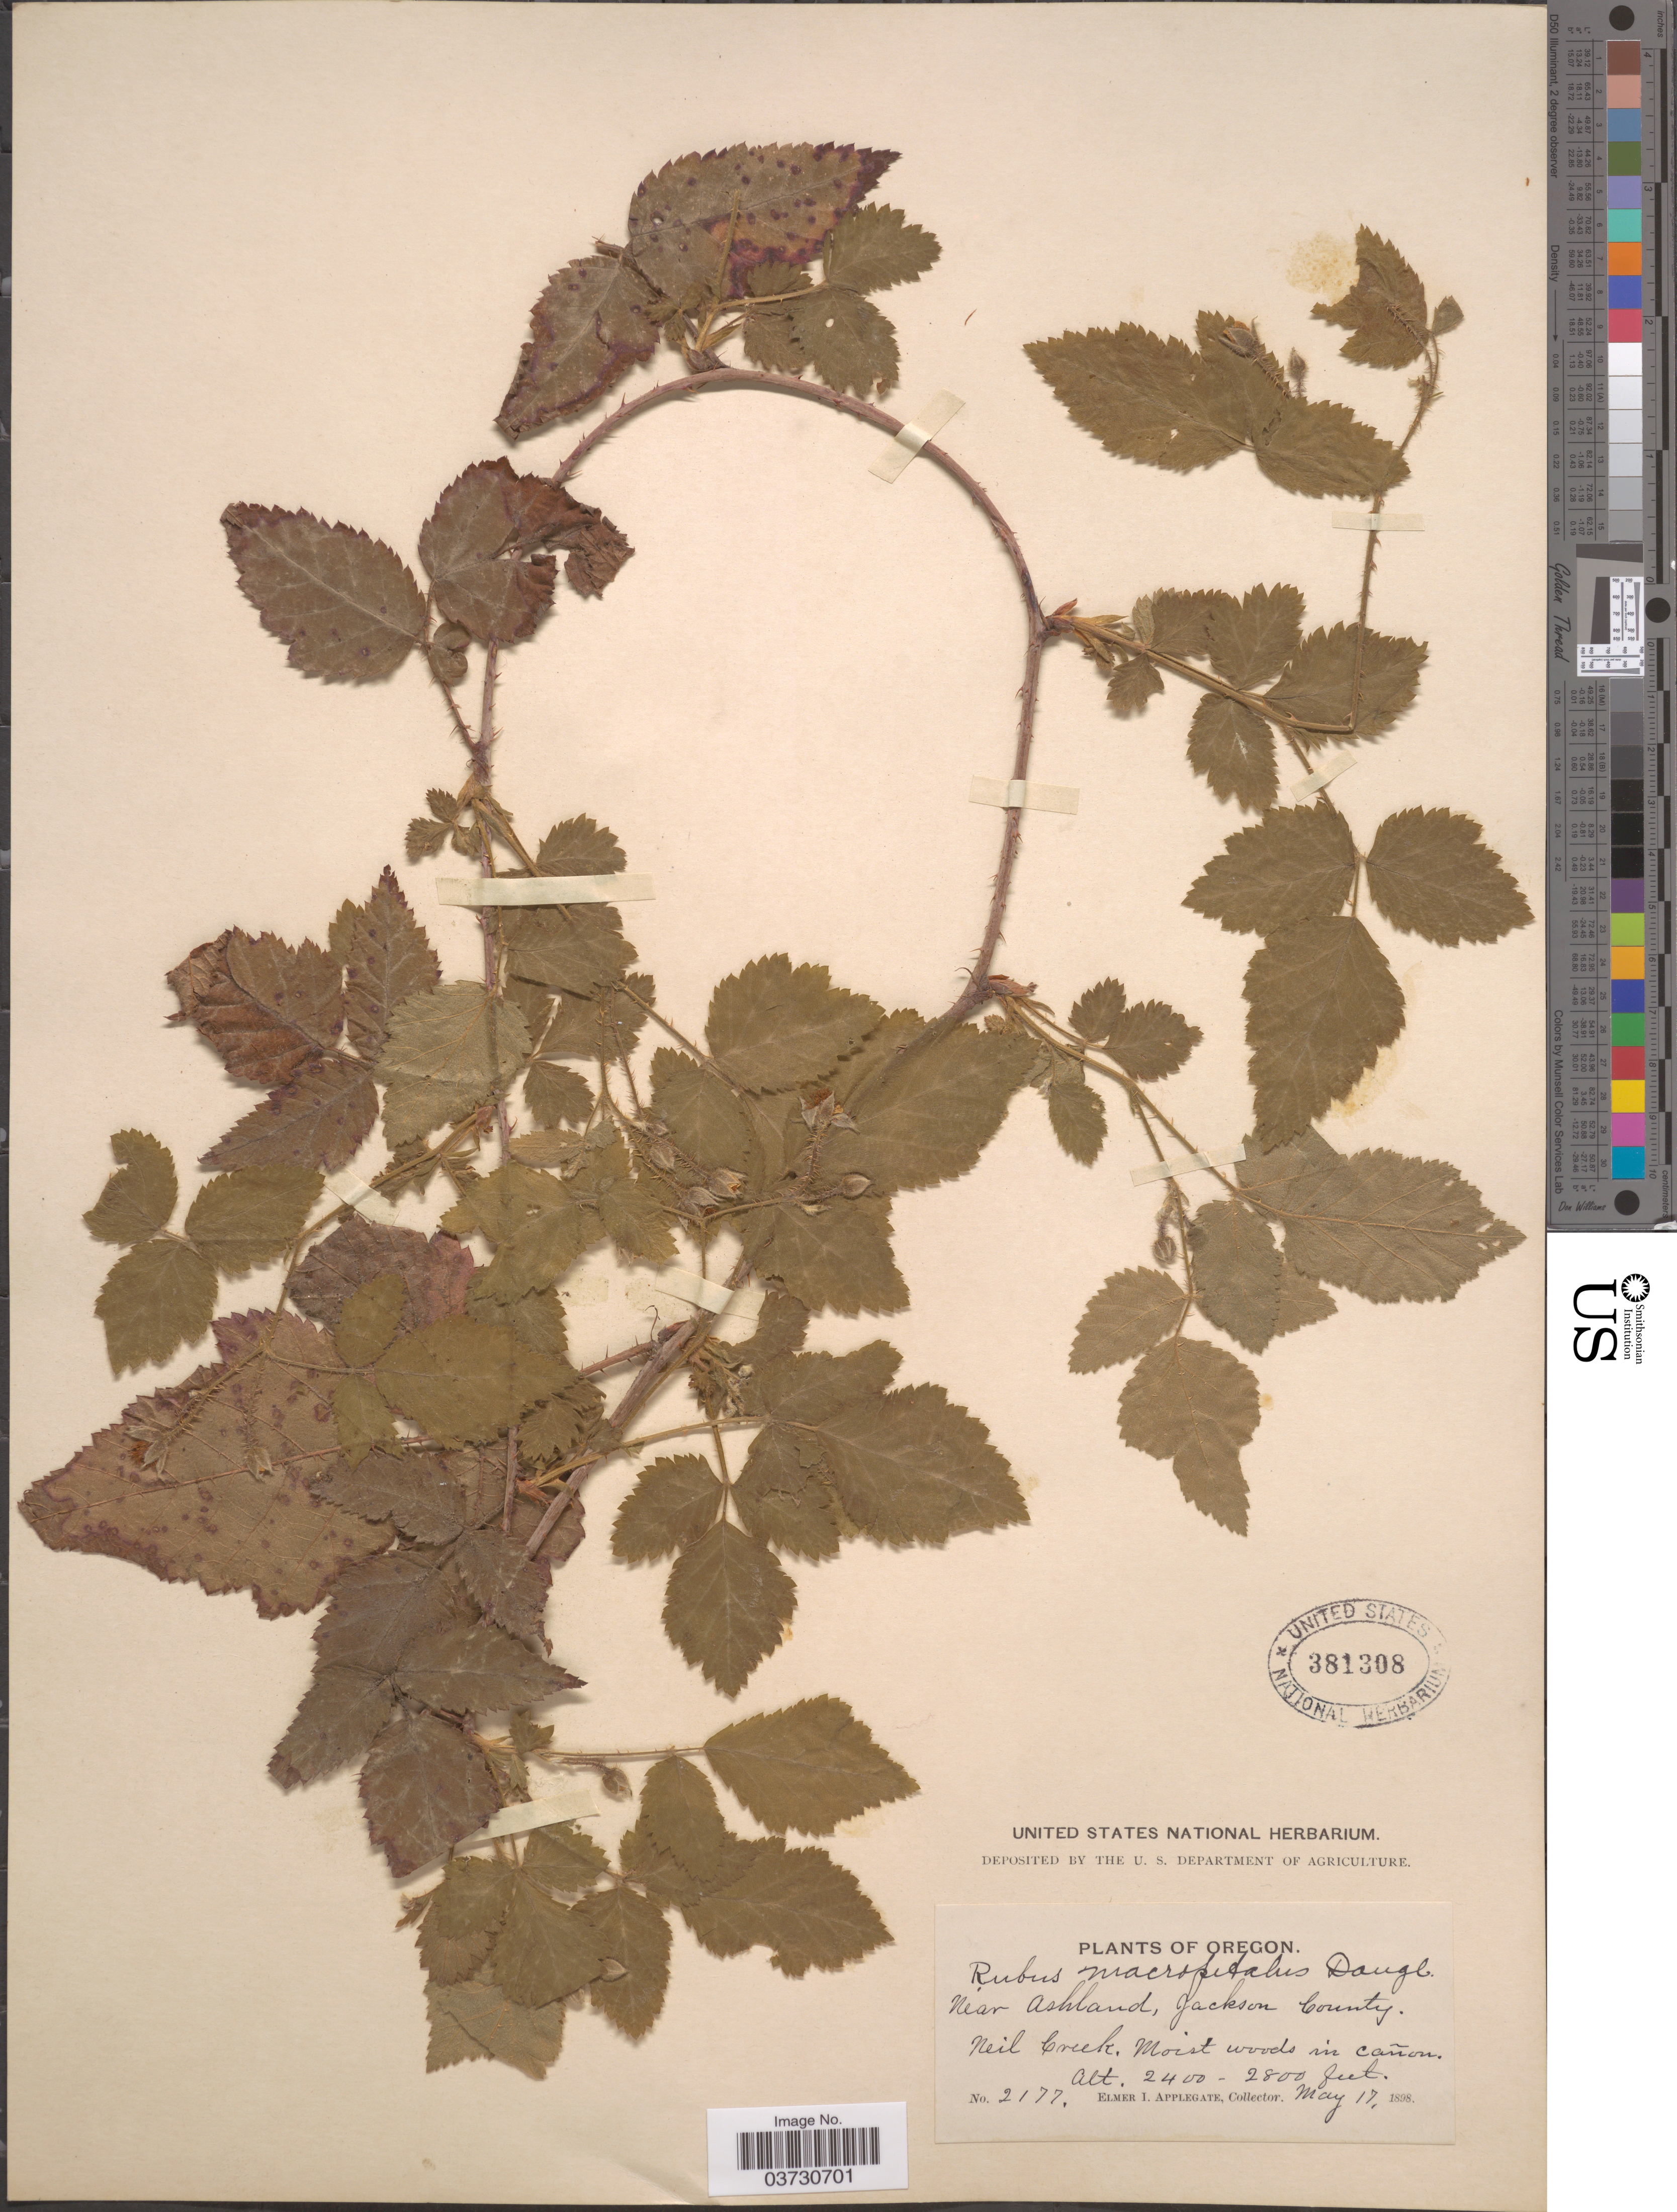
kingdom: Plantae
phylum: Tracheophyta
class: Magnoliopsida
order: Rosales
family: Rosaceae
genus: Rubus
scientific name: Rubus macropetalus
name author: Douglas ex Hook.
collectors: E. I. Applegate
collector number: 2177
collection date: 1898-05-17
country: United States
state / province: Oregon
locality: Near Ashland, Jackson County. Neil Creek.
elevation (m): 732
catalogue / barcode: US 381308